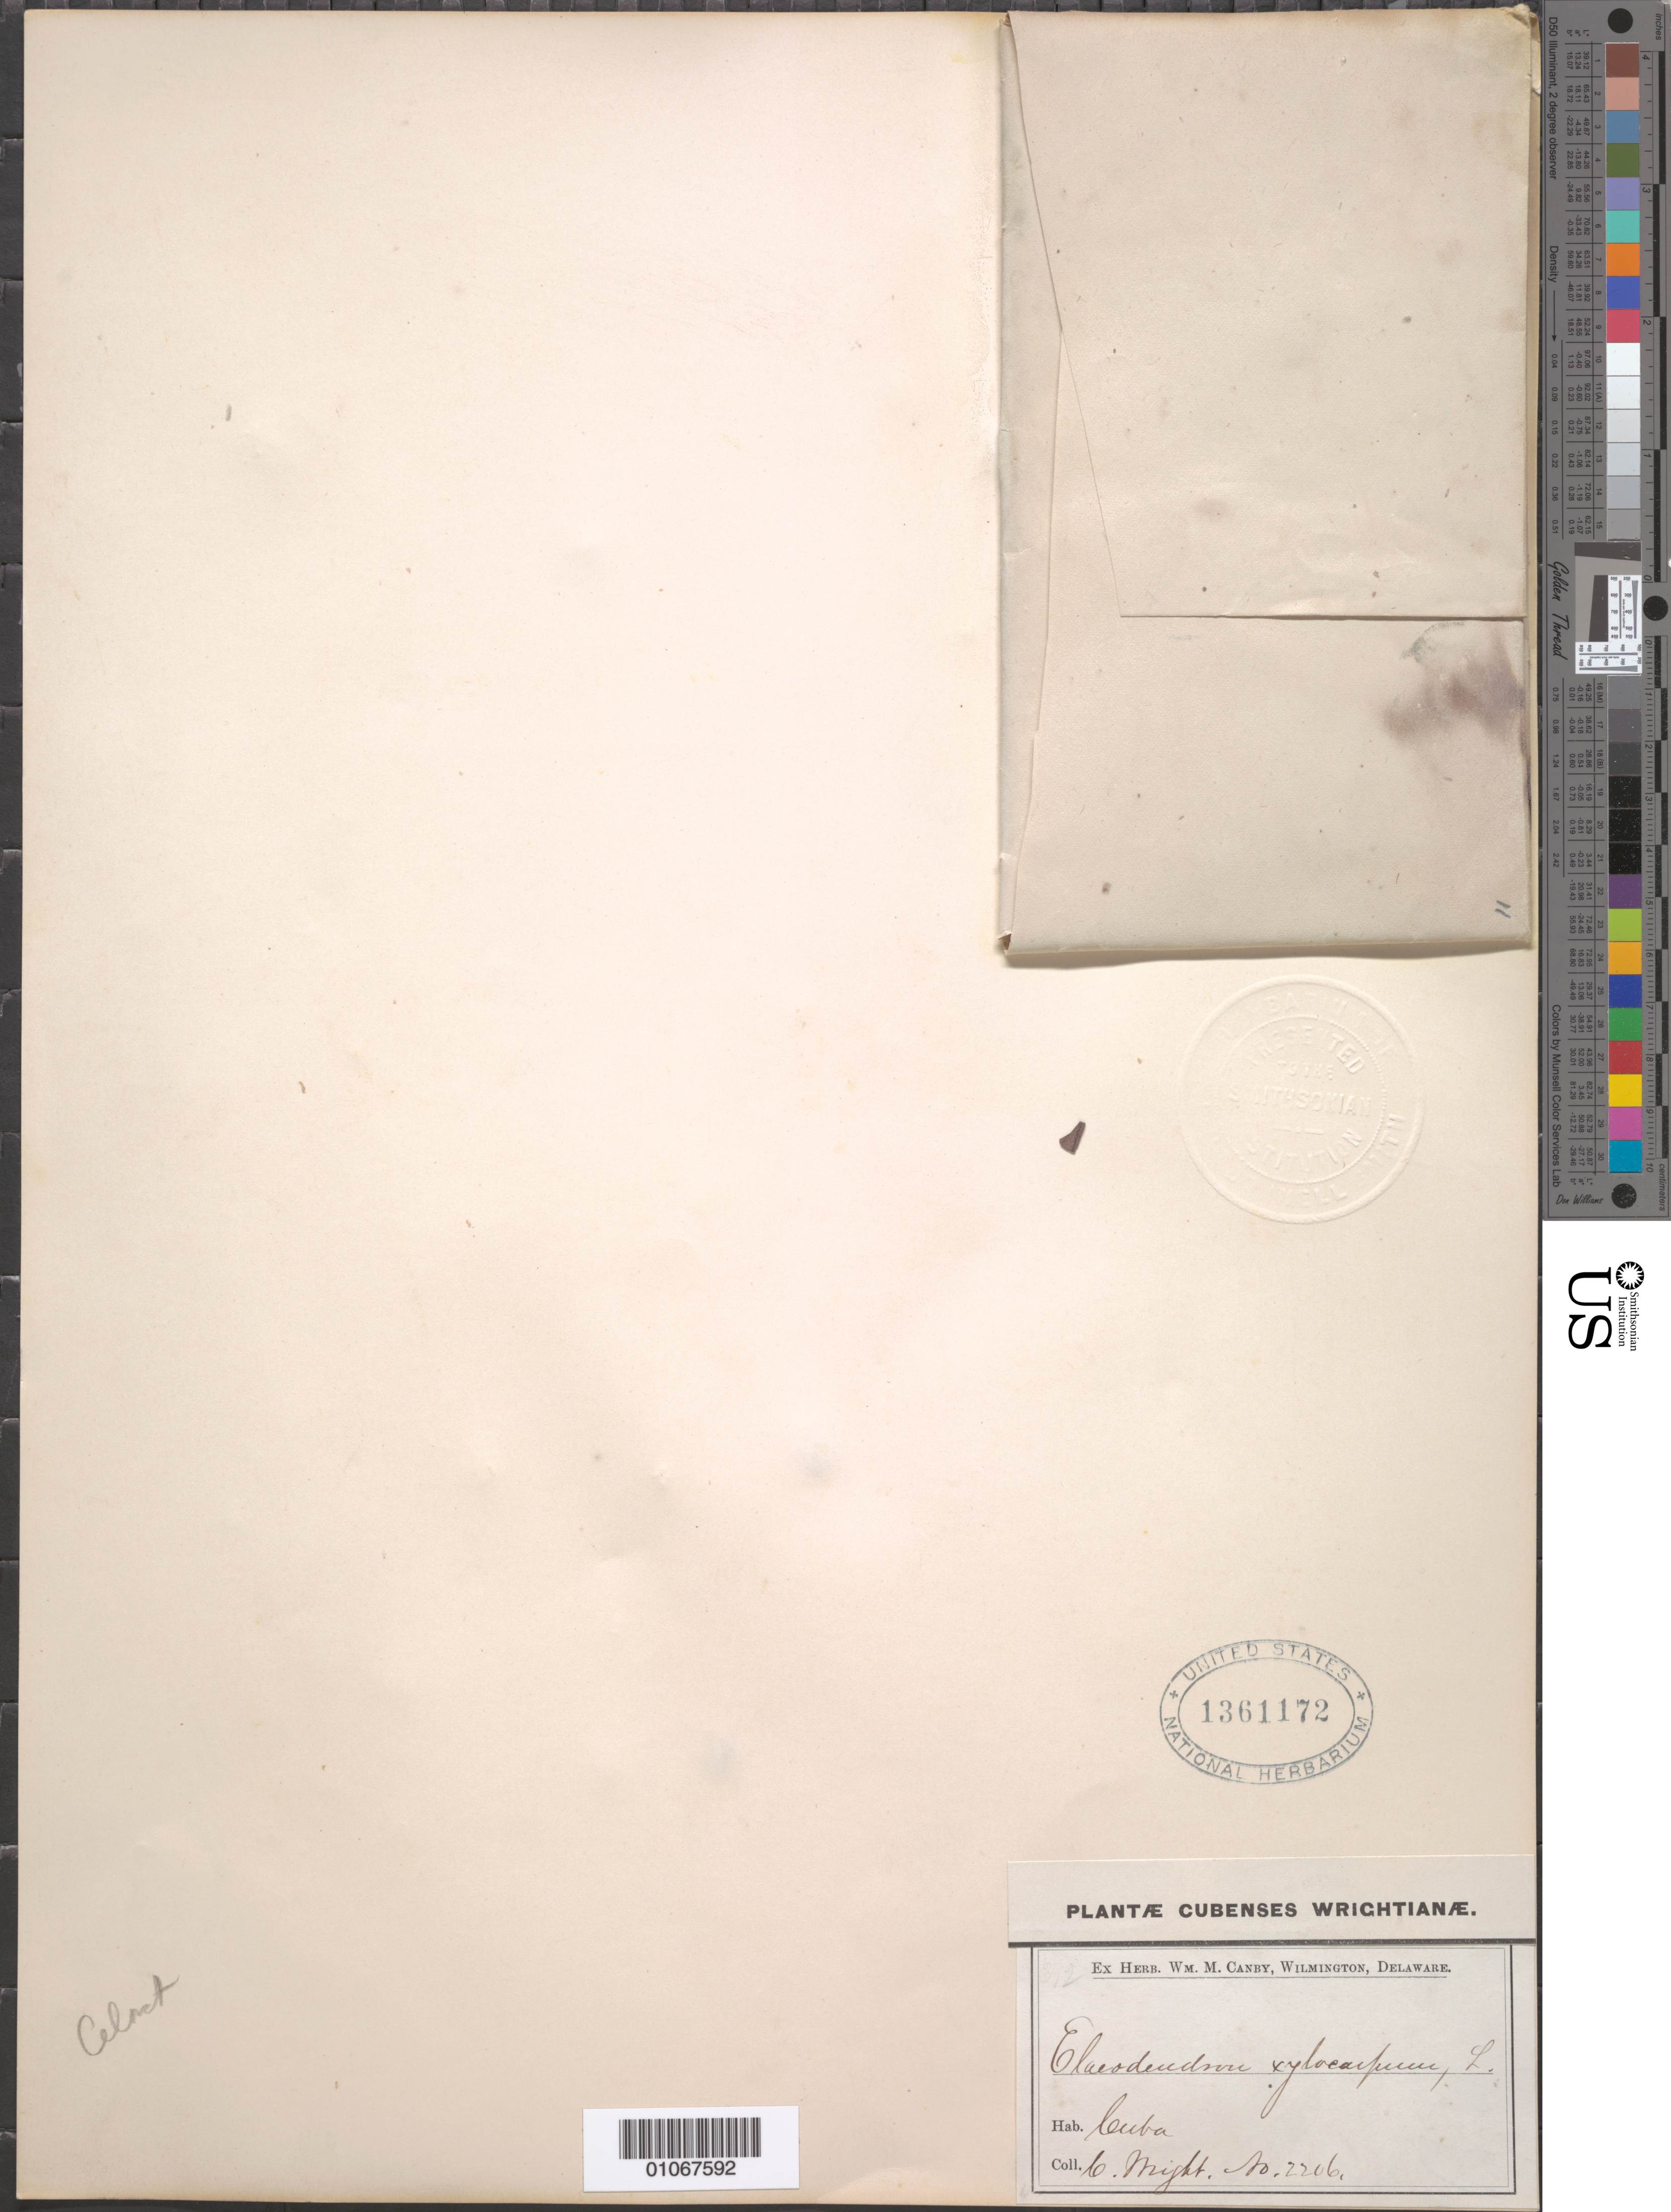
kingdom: Plantae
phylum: Tracheophyta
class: Magnoliopsida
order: Celastrales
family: Celastraceae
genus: Elaeodendron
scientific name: Elaeodendron xylocarpum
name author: (Vent.) DC.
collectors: C. Wright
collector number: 2206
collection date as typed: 1800 to 1899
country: Cuba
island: Cuba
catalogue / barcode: US 1361172